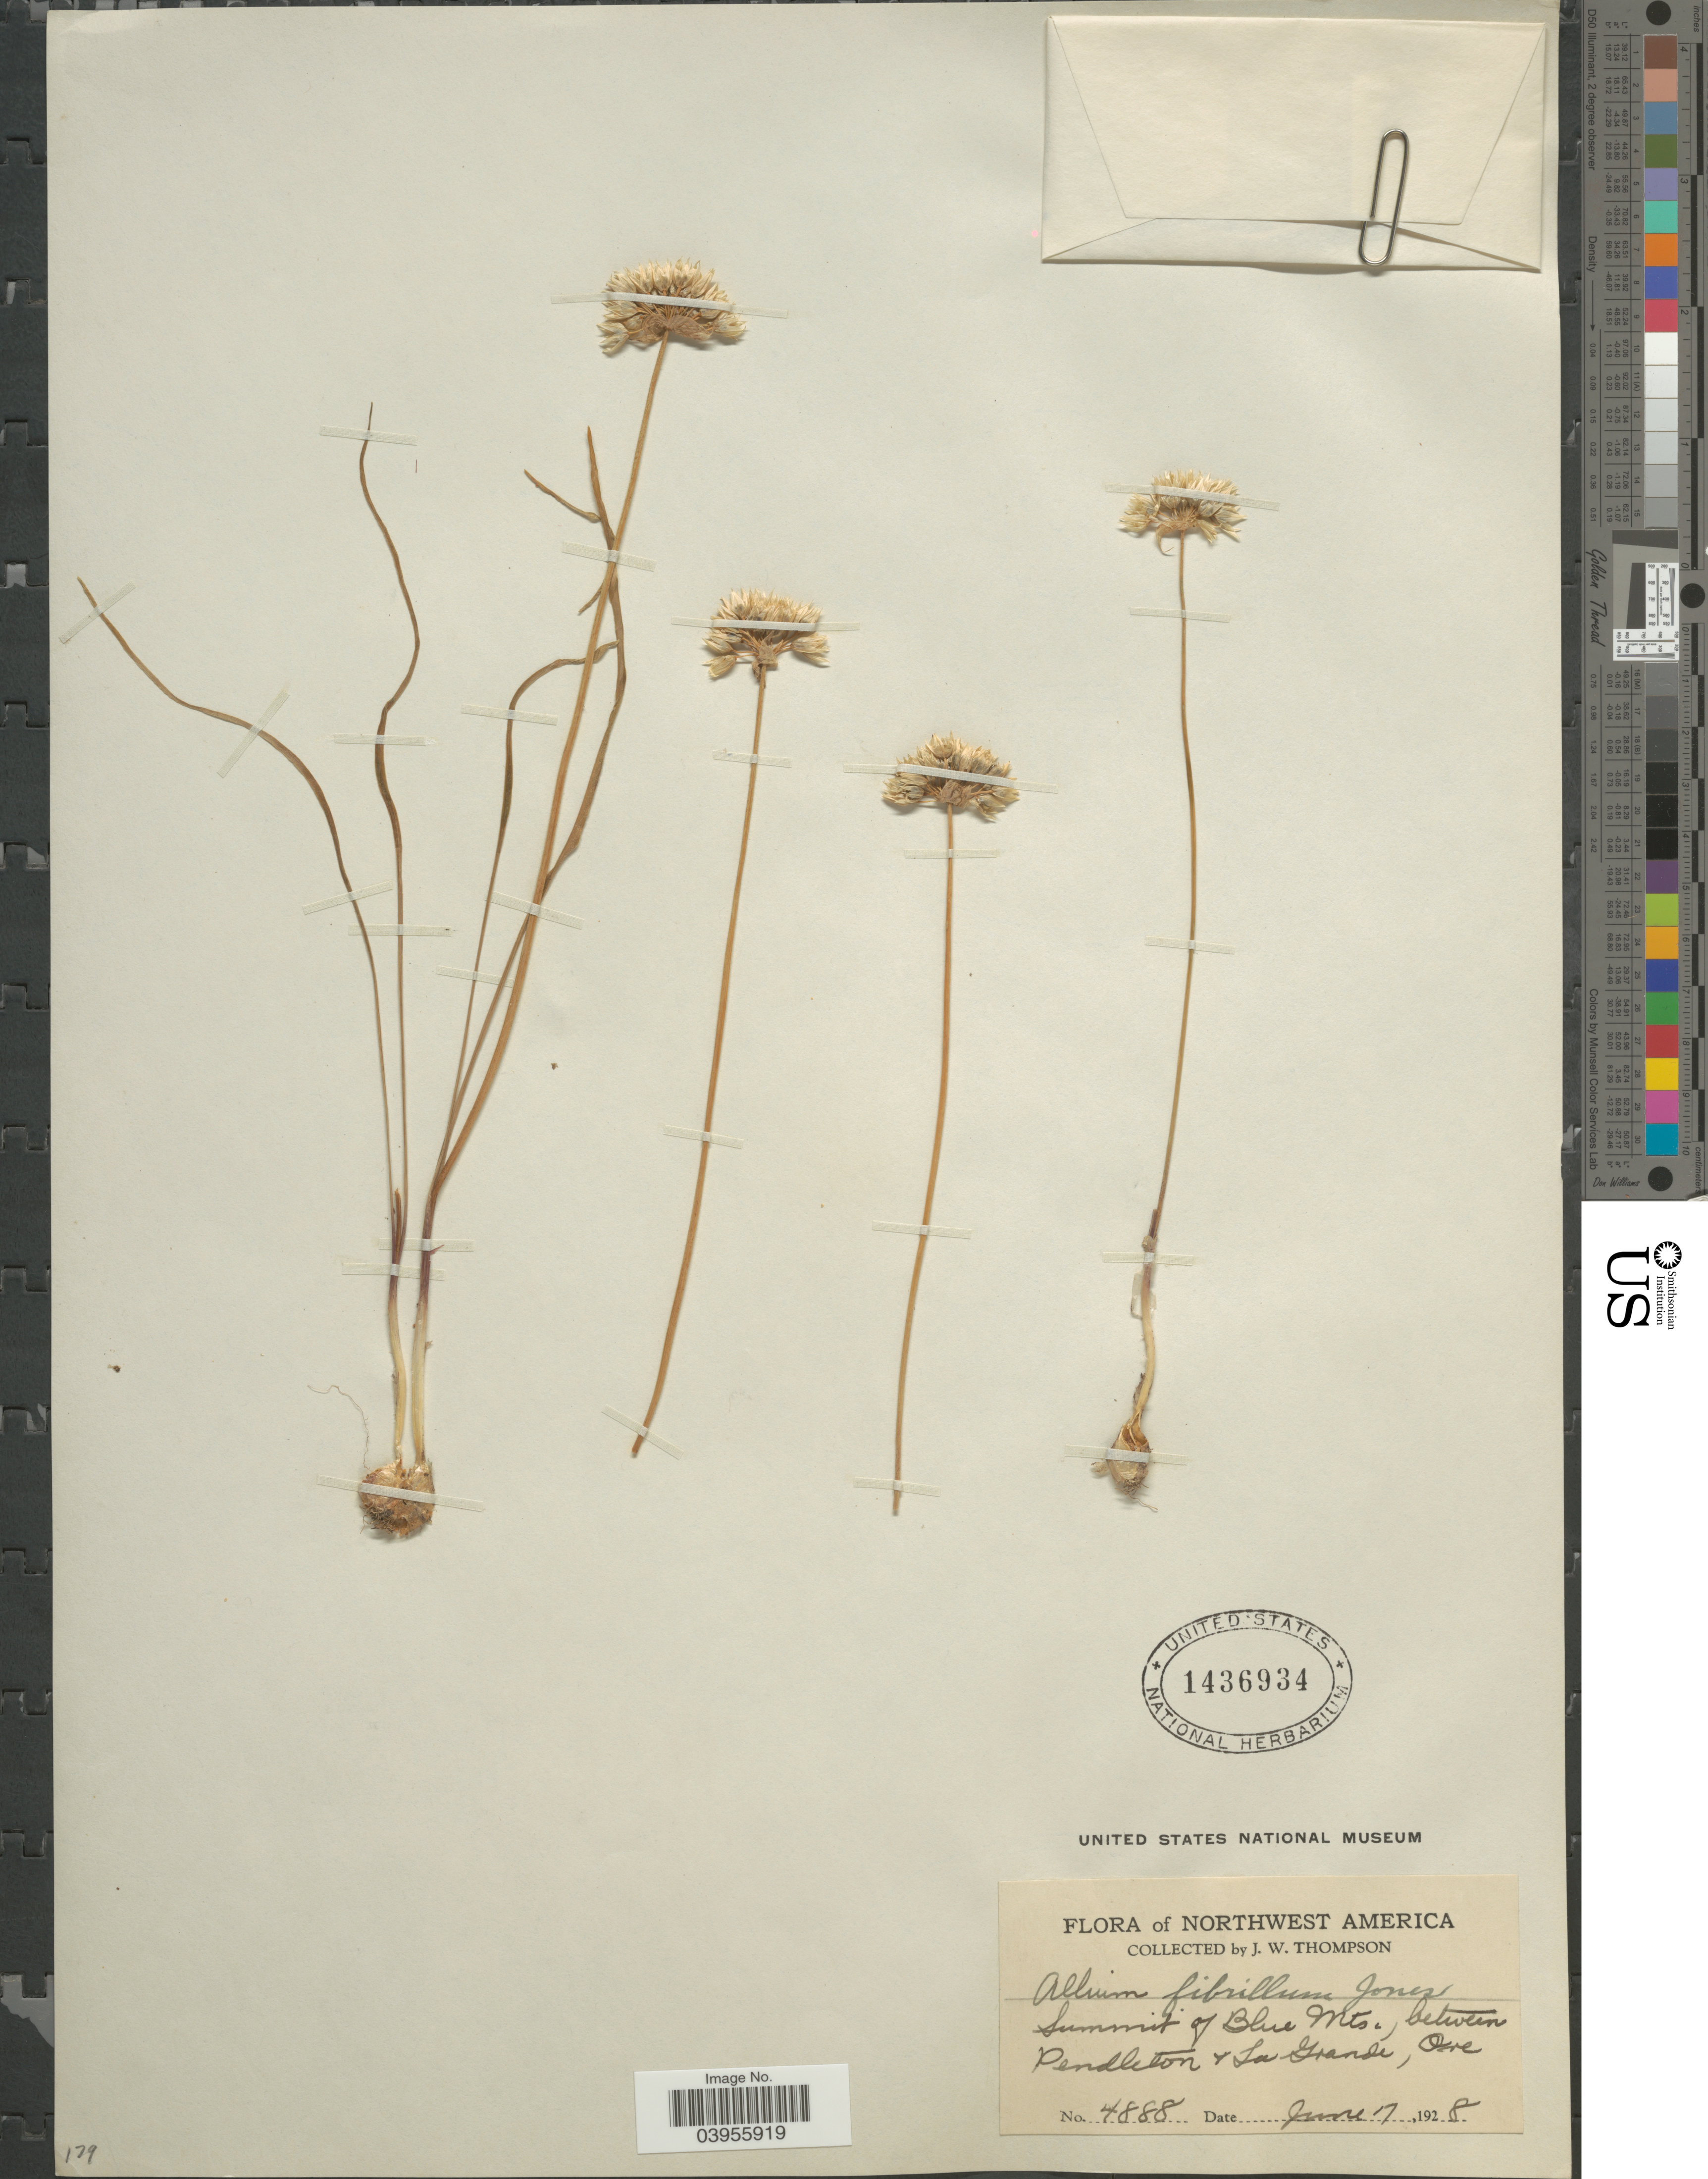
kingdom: Plantae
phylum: Tracheophyta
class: Liliopsida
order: Asparagales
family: Amaryllidaceae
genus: Allium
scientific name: Allium fibrillum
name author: M.E. Jones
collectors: J. Thompson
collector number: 4888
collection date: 1928-06-17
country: United States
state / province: Oregon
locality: Summit of Blue Mts., between Pendleton & La Grande.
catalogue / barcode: US 1436934